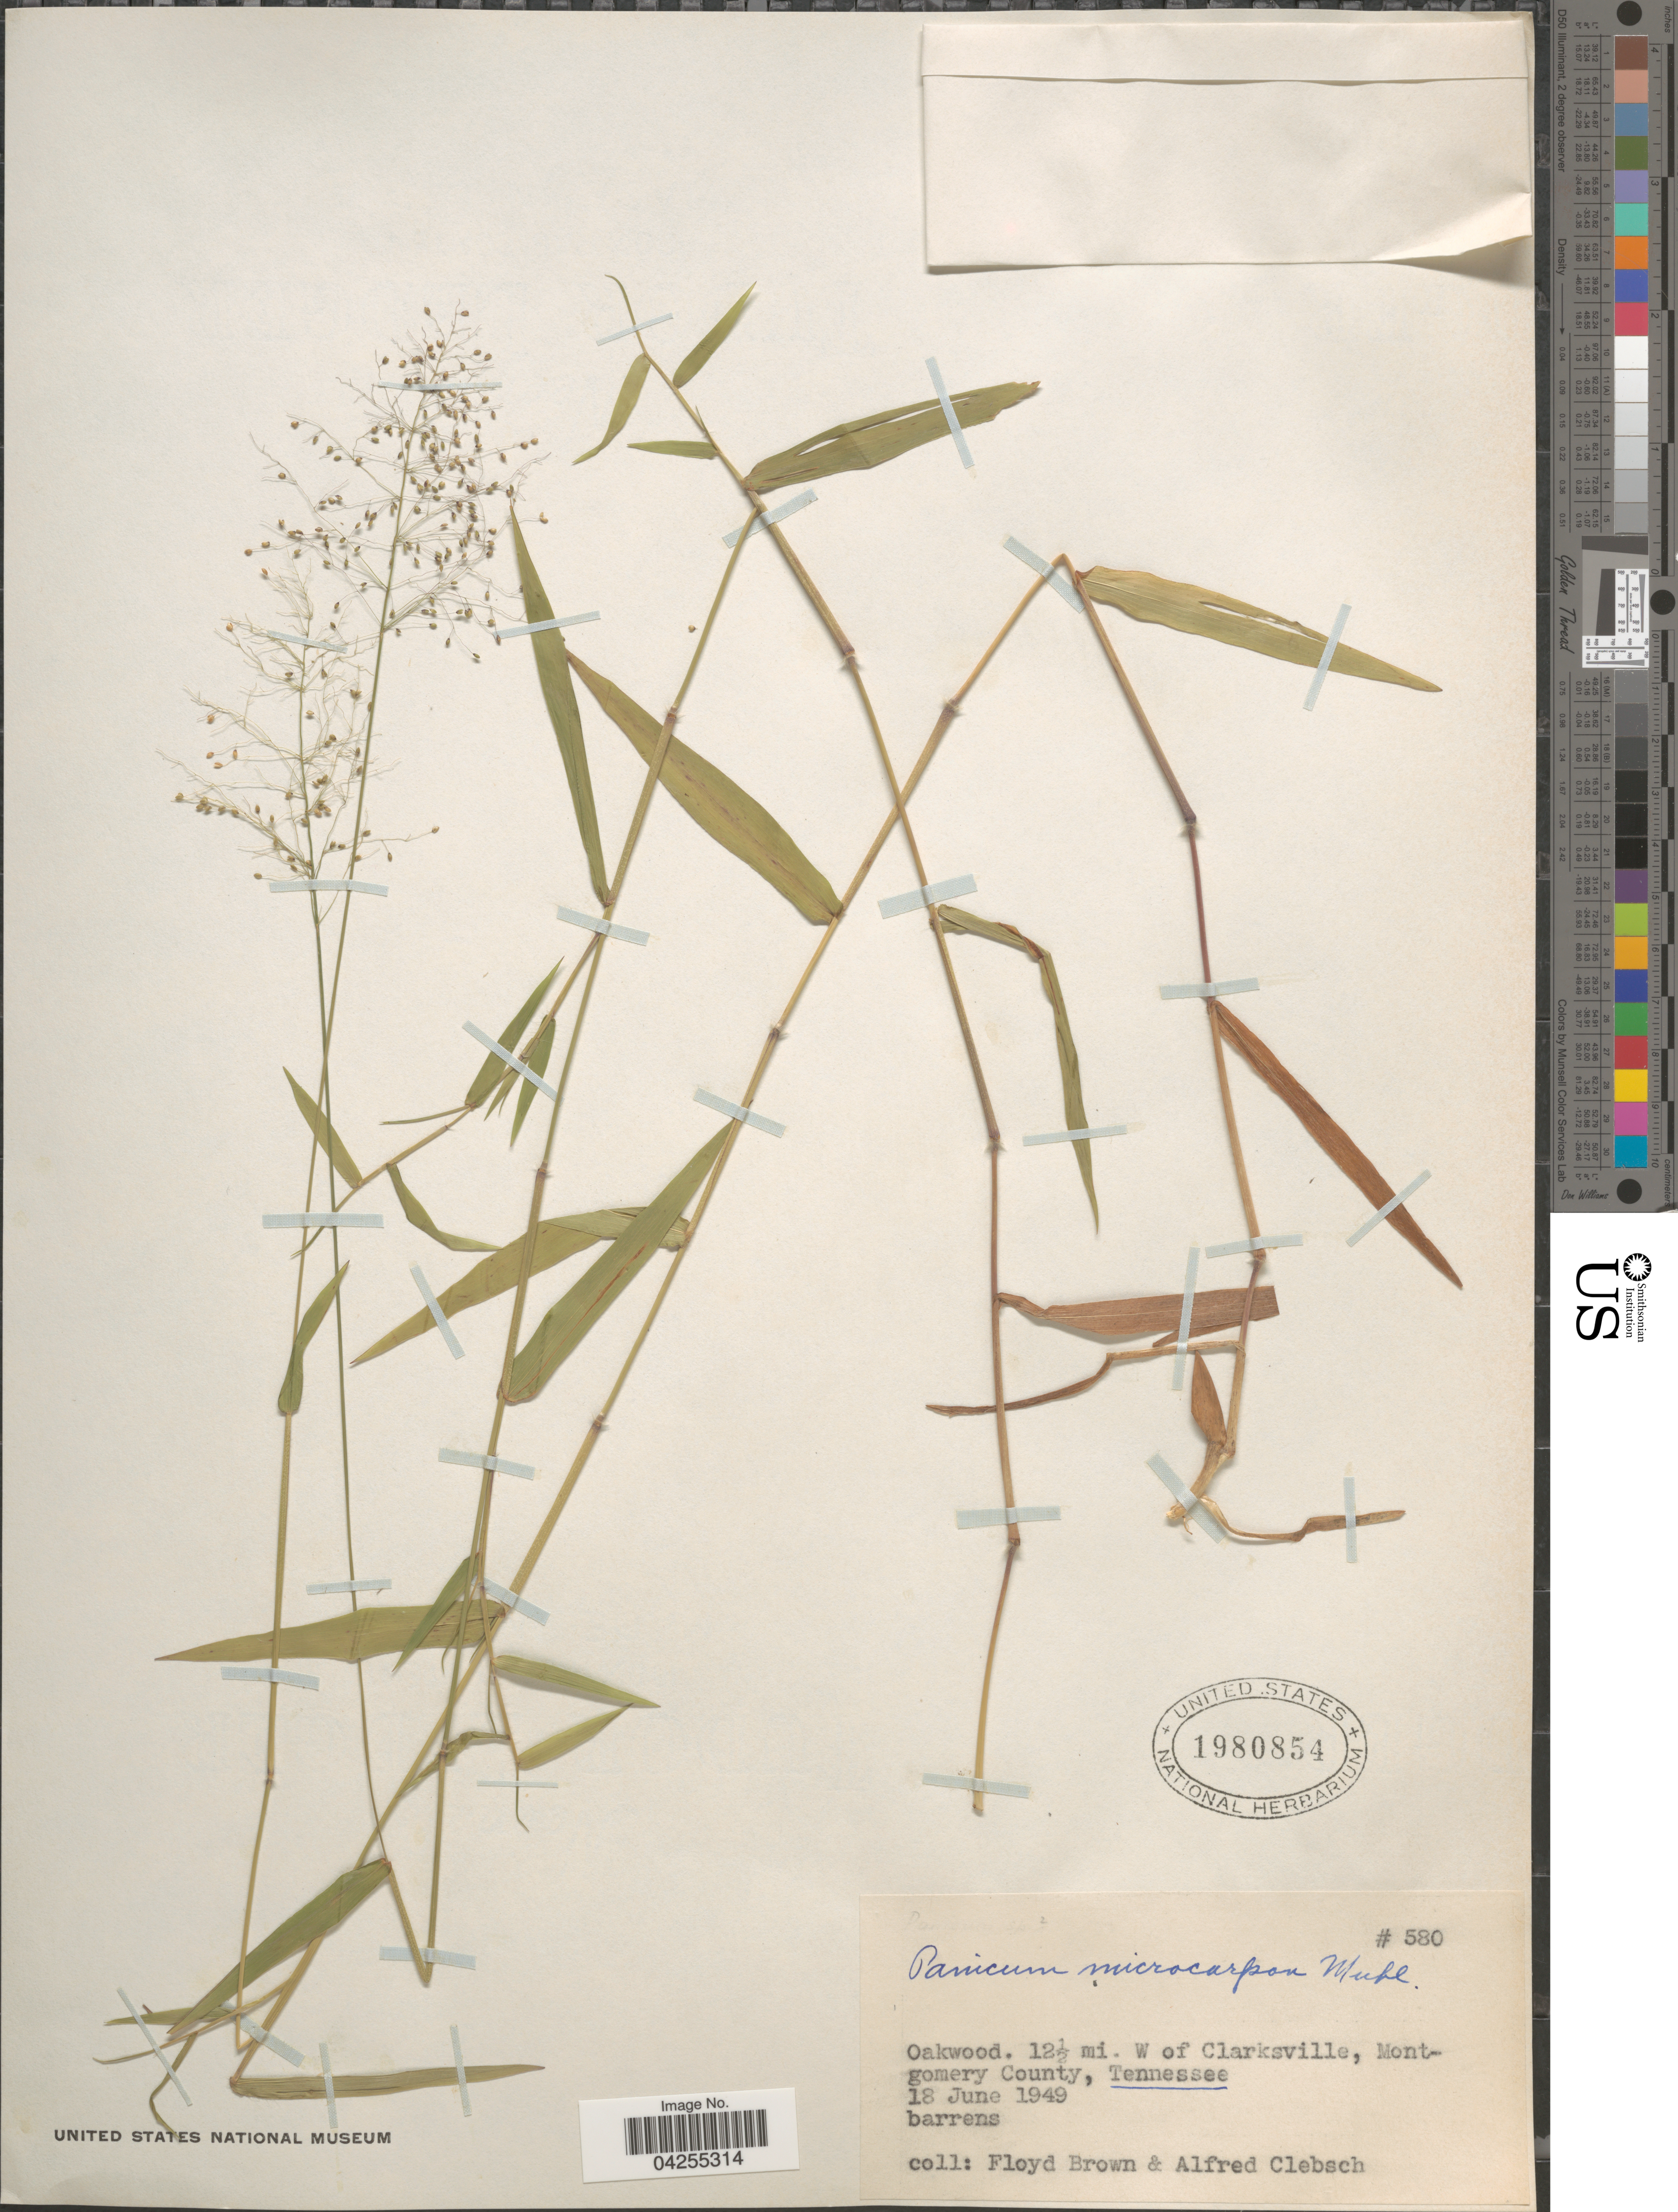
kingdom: Plantae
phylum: Tracheophyta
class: Liliopsida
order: Poales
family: Poaceae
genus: Dichanthelium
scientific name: Dichanthelium dichotomum var. dichotomum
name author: (L.) Gould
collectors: F. Brown & A. Clebsch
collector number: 580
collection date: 1949-06-18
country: United States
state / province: Tennessee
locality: Oakwood, 12 1/2 mi. W of Clarksville, Montgomery County.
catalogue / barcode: US 1980854